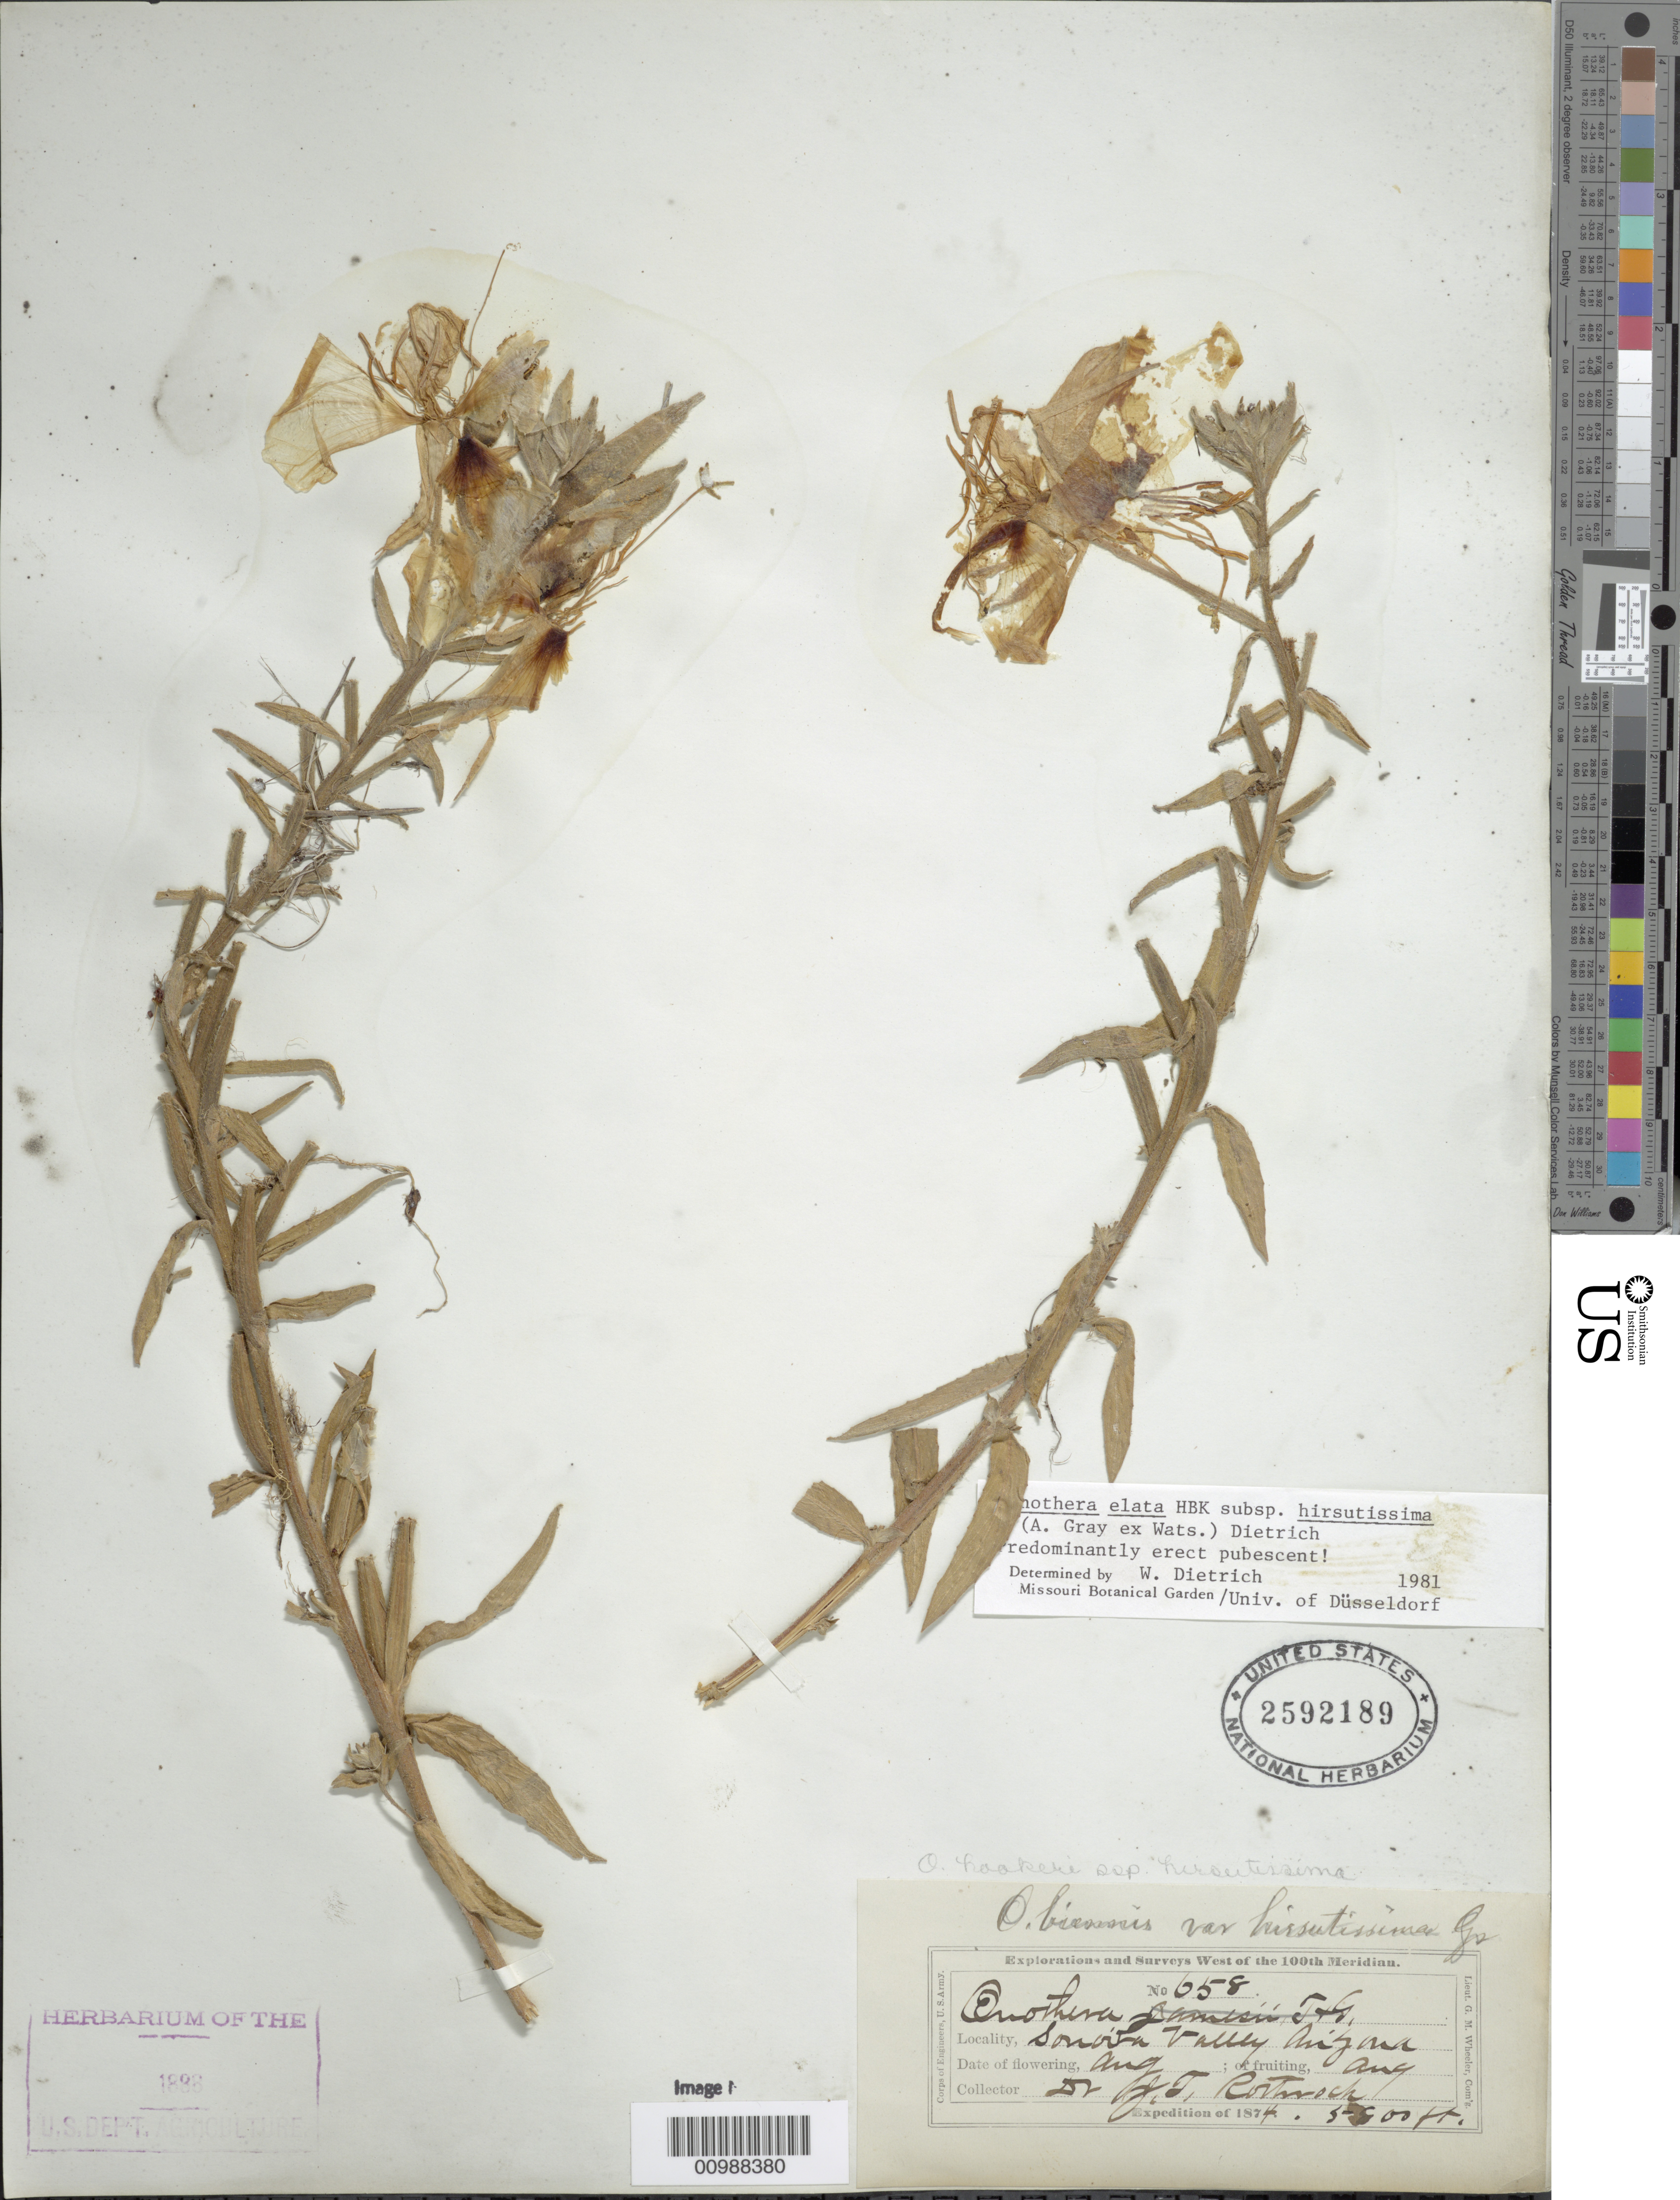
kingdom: Plantae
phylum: Tracheophyta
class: Magnoliopsida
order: Myrtales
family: Onagraceae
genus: Oenothera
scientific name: Oenothera elata subsp. hirsutissima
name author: (A. Gray ex S. Watson) W. Dietr.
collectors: J. T. Rothrock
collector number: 658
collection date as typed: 1874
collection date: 1874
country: United States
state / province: Arizona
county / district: Maricopa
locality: Sonaria Valley.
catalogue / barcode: US 2592189